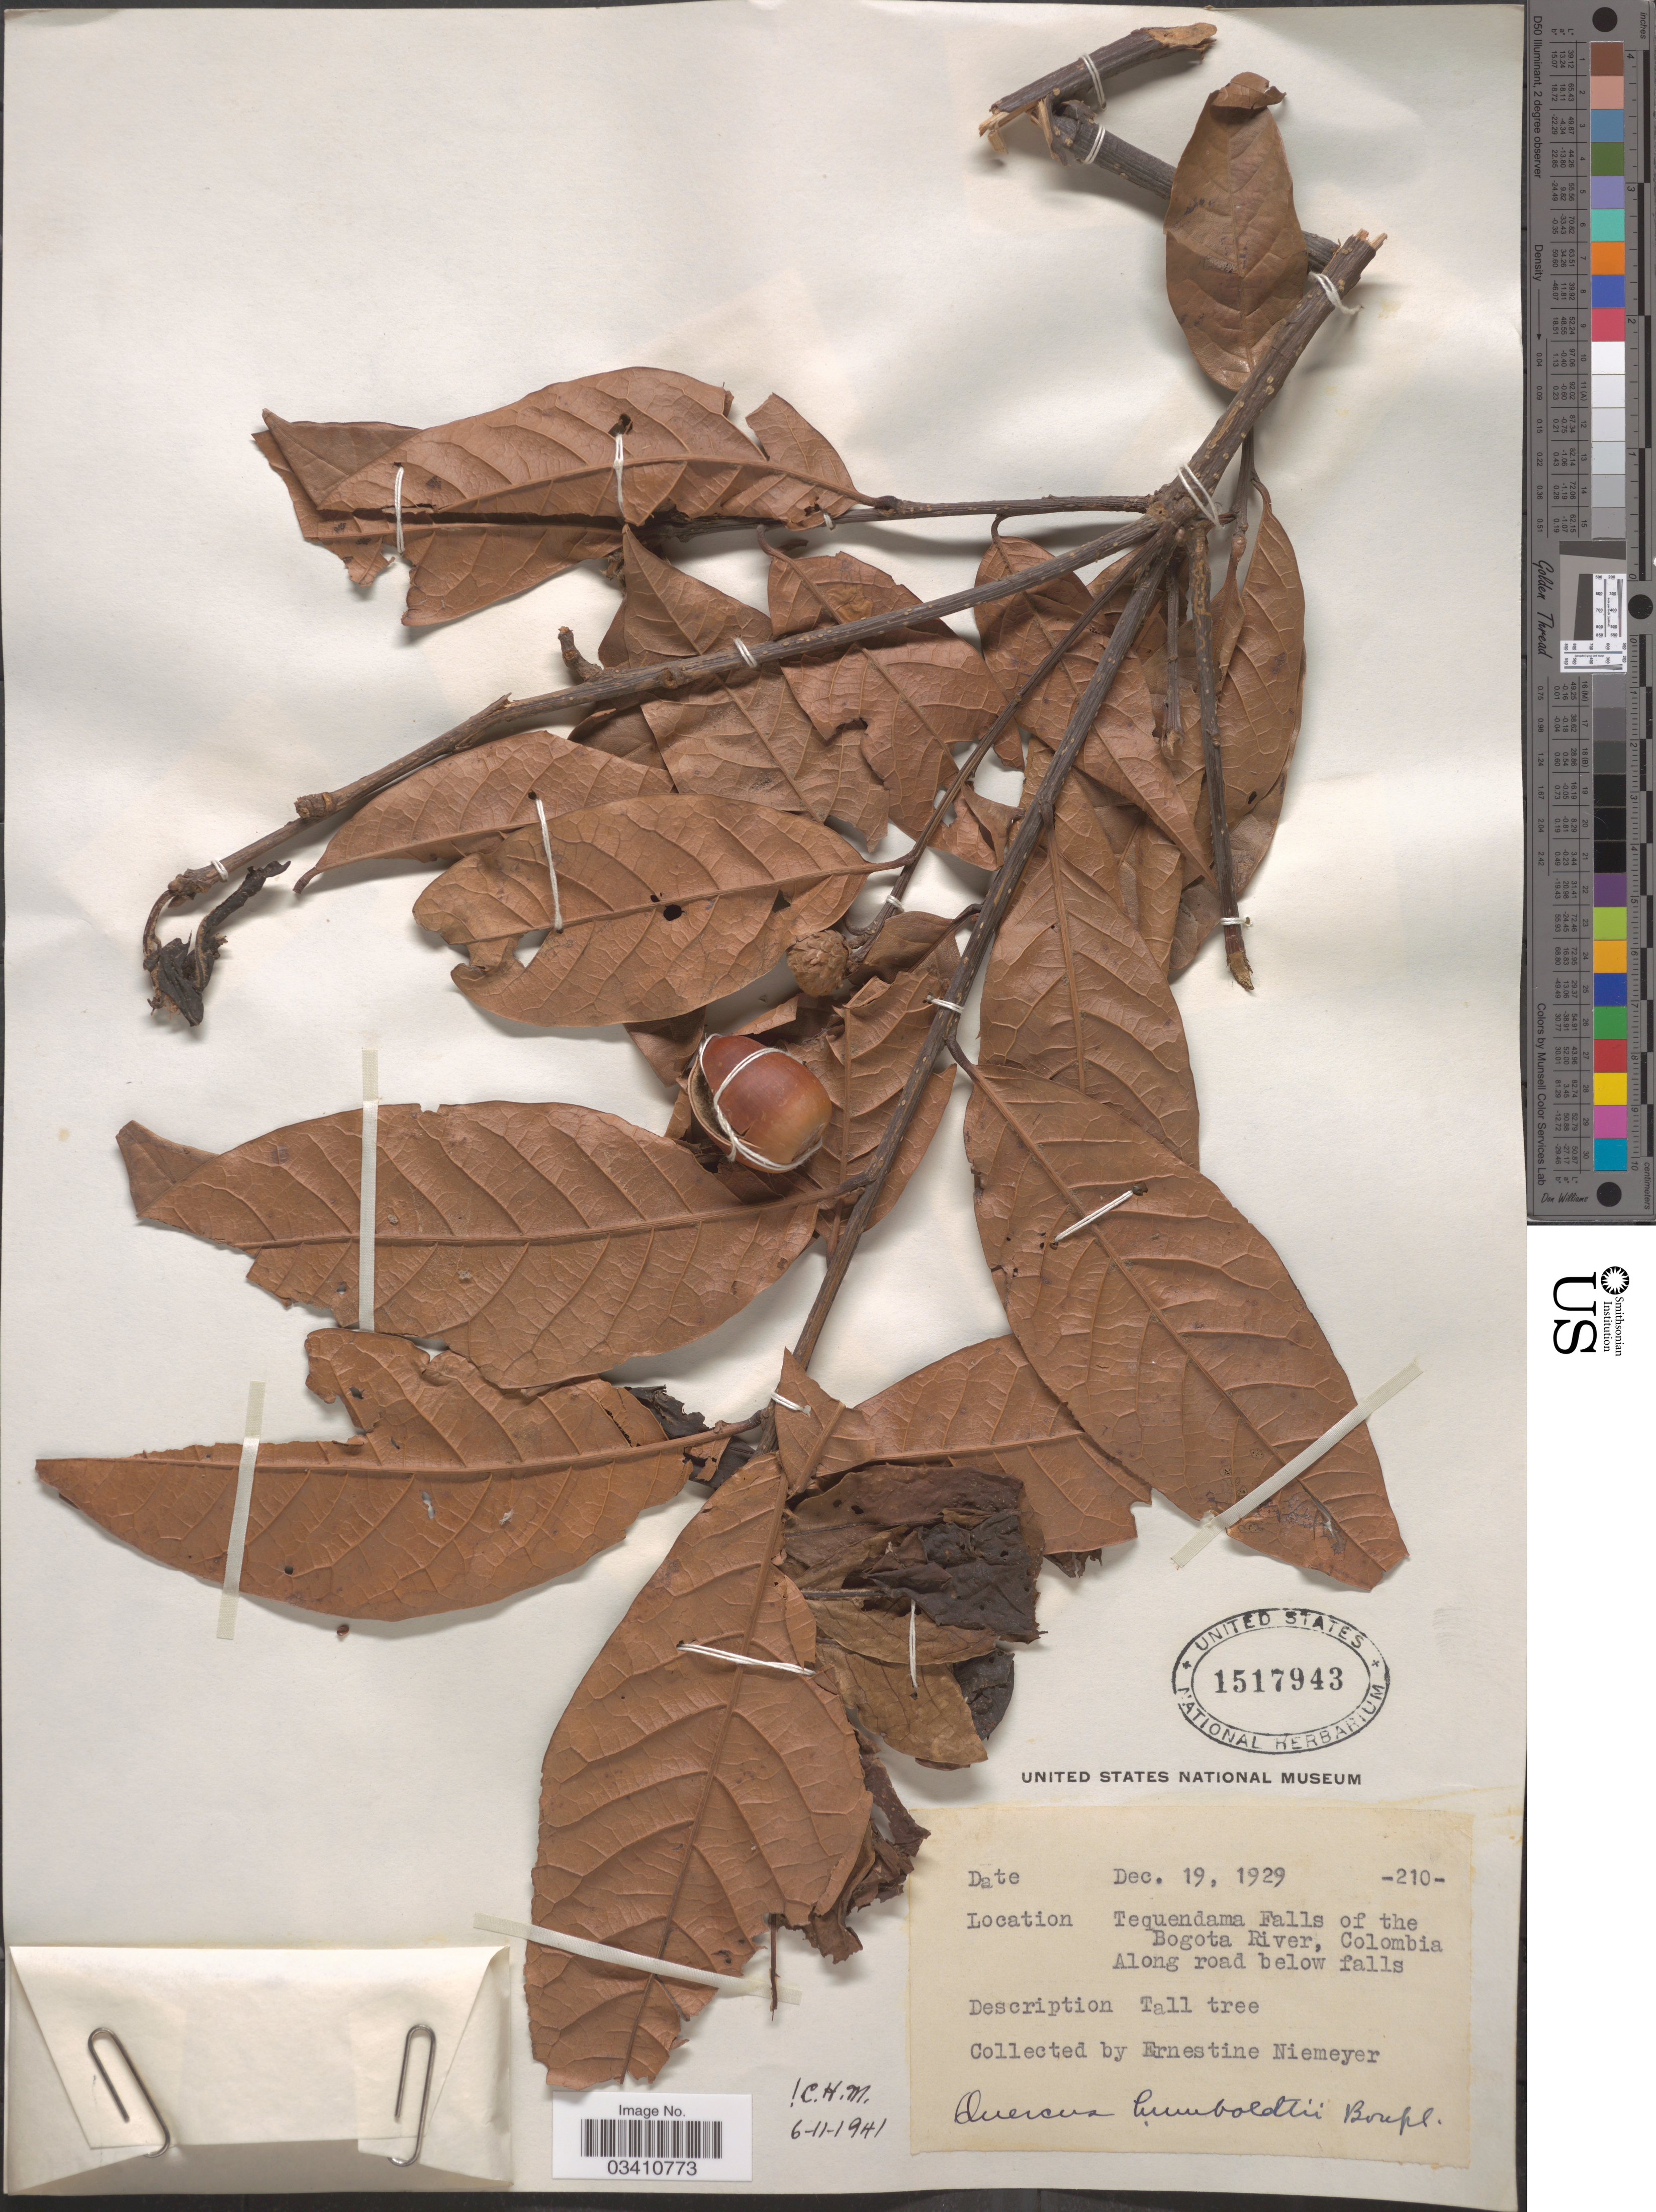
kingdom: Plantae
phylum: Tracheophyta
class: Magnoliopsida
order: Fagales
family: Fagaceae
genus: Quercus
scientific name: Quercus humboldtii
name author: Bonpl.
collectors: E. H. Niemeyer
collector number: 210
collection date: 1929-12-19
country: Colombia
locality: Tequendama Falls of the Bogota River. Along road below falls.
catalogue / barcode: US 1517943